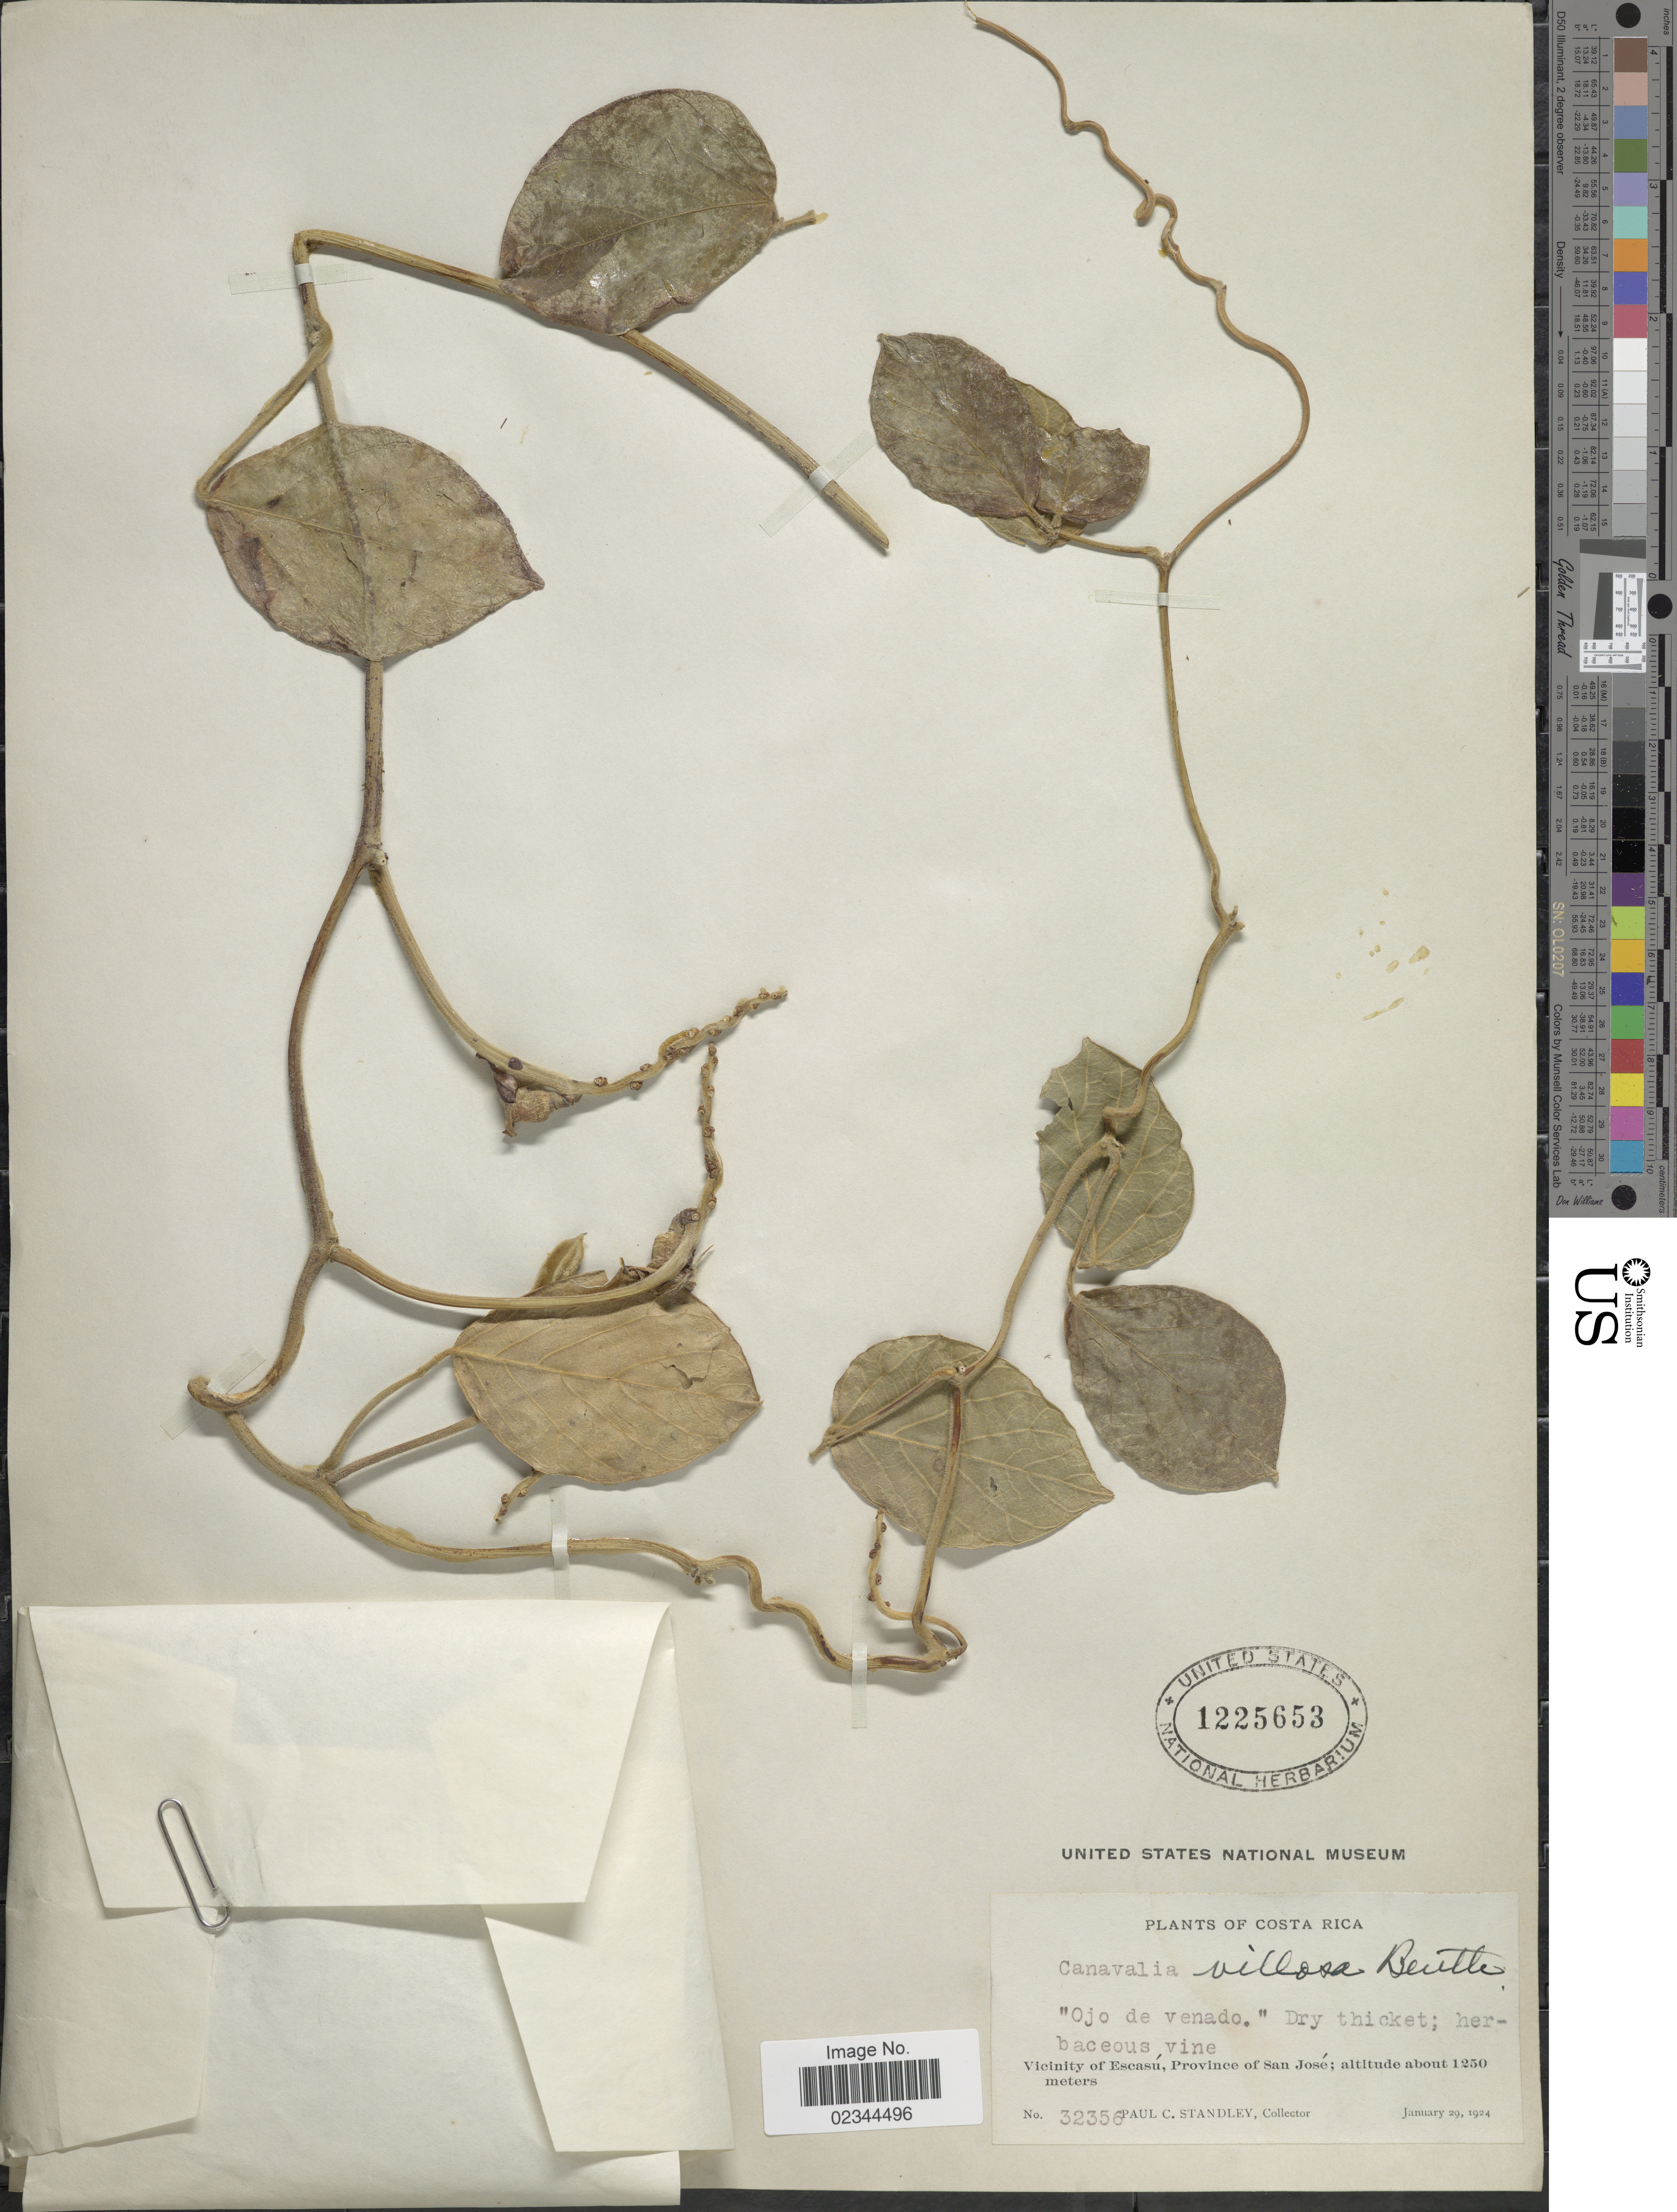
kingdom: Plantae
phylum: Tracheophyta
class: Magnoliopsida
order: Fabales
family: Fabaceae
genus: Canavalia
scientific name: Canavalia villosa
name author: Benth.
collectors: P. C. Standley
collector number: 32356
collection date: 1924-01-29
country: Costa Rica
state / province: San José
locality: Vicinity of Escasu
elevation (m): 1250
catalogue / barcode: US 1225653